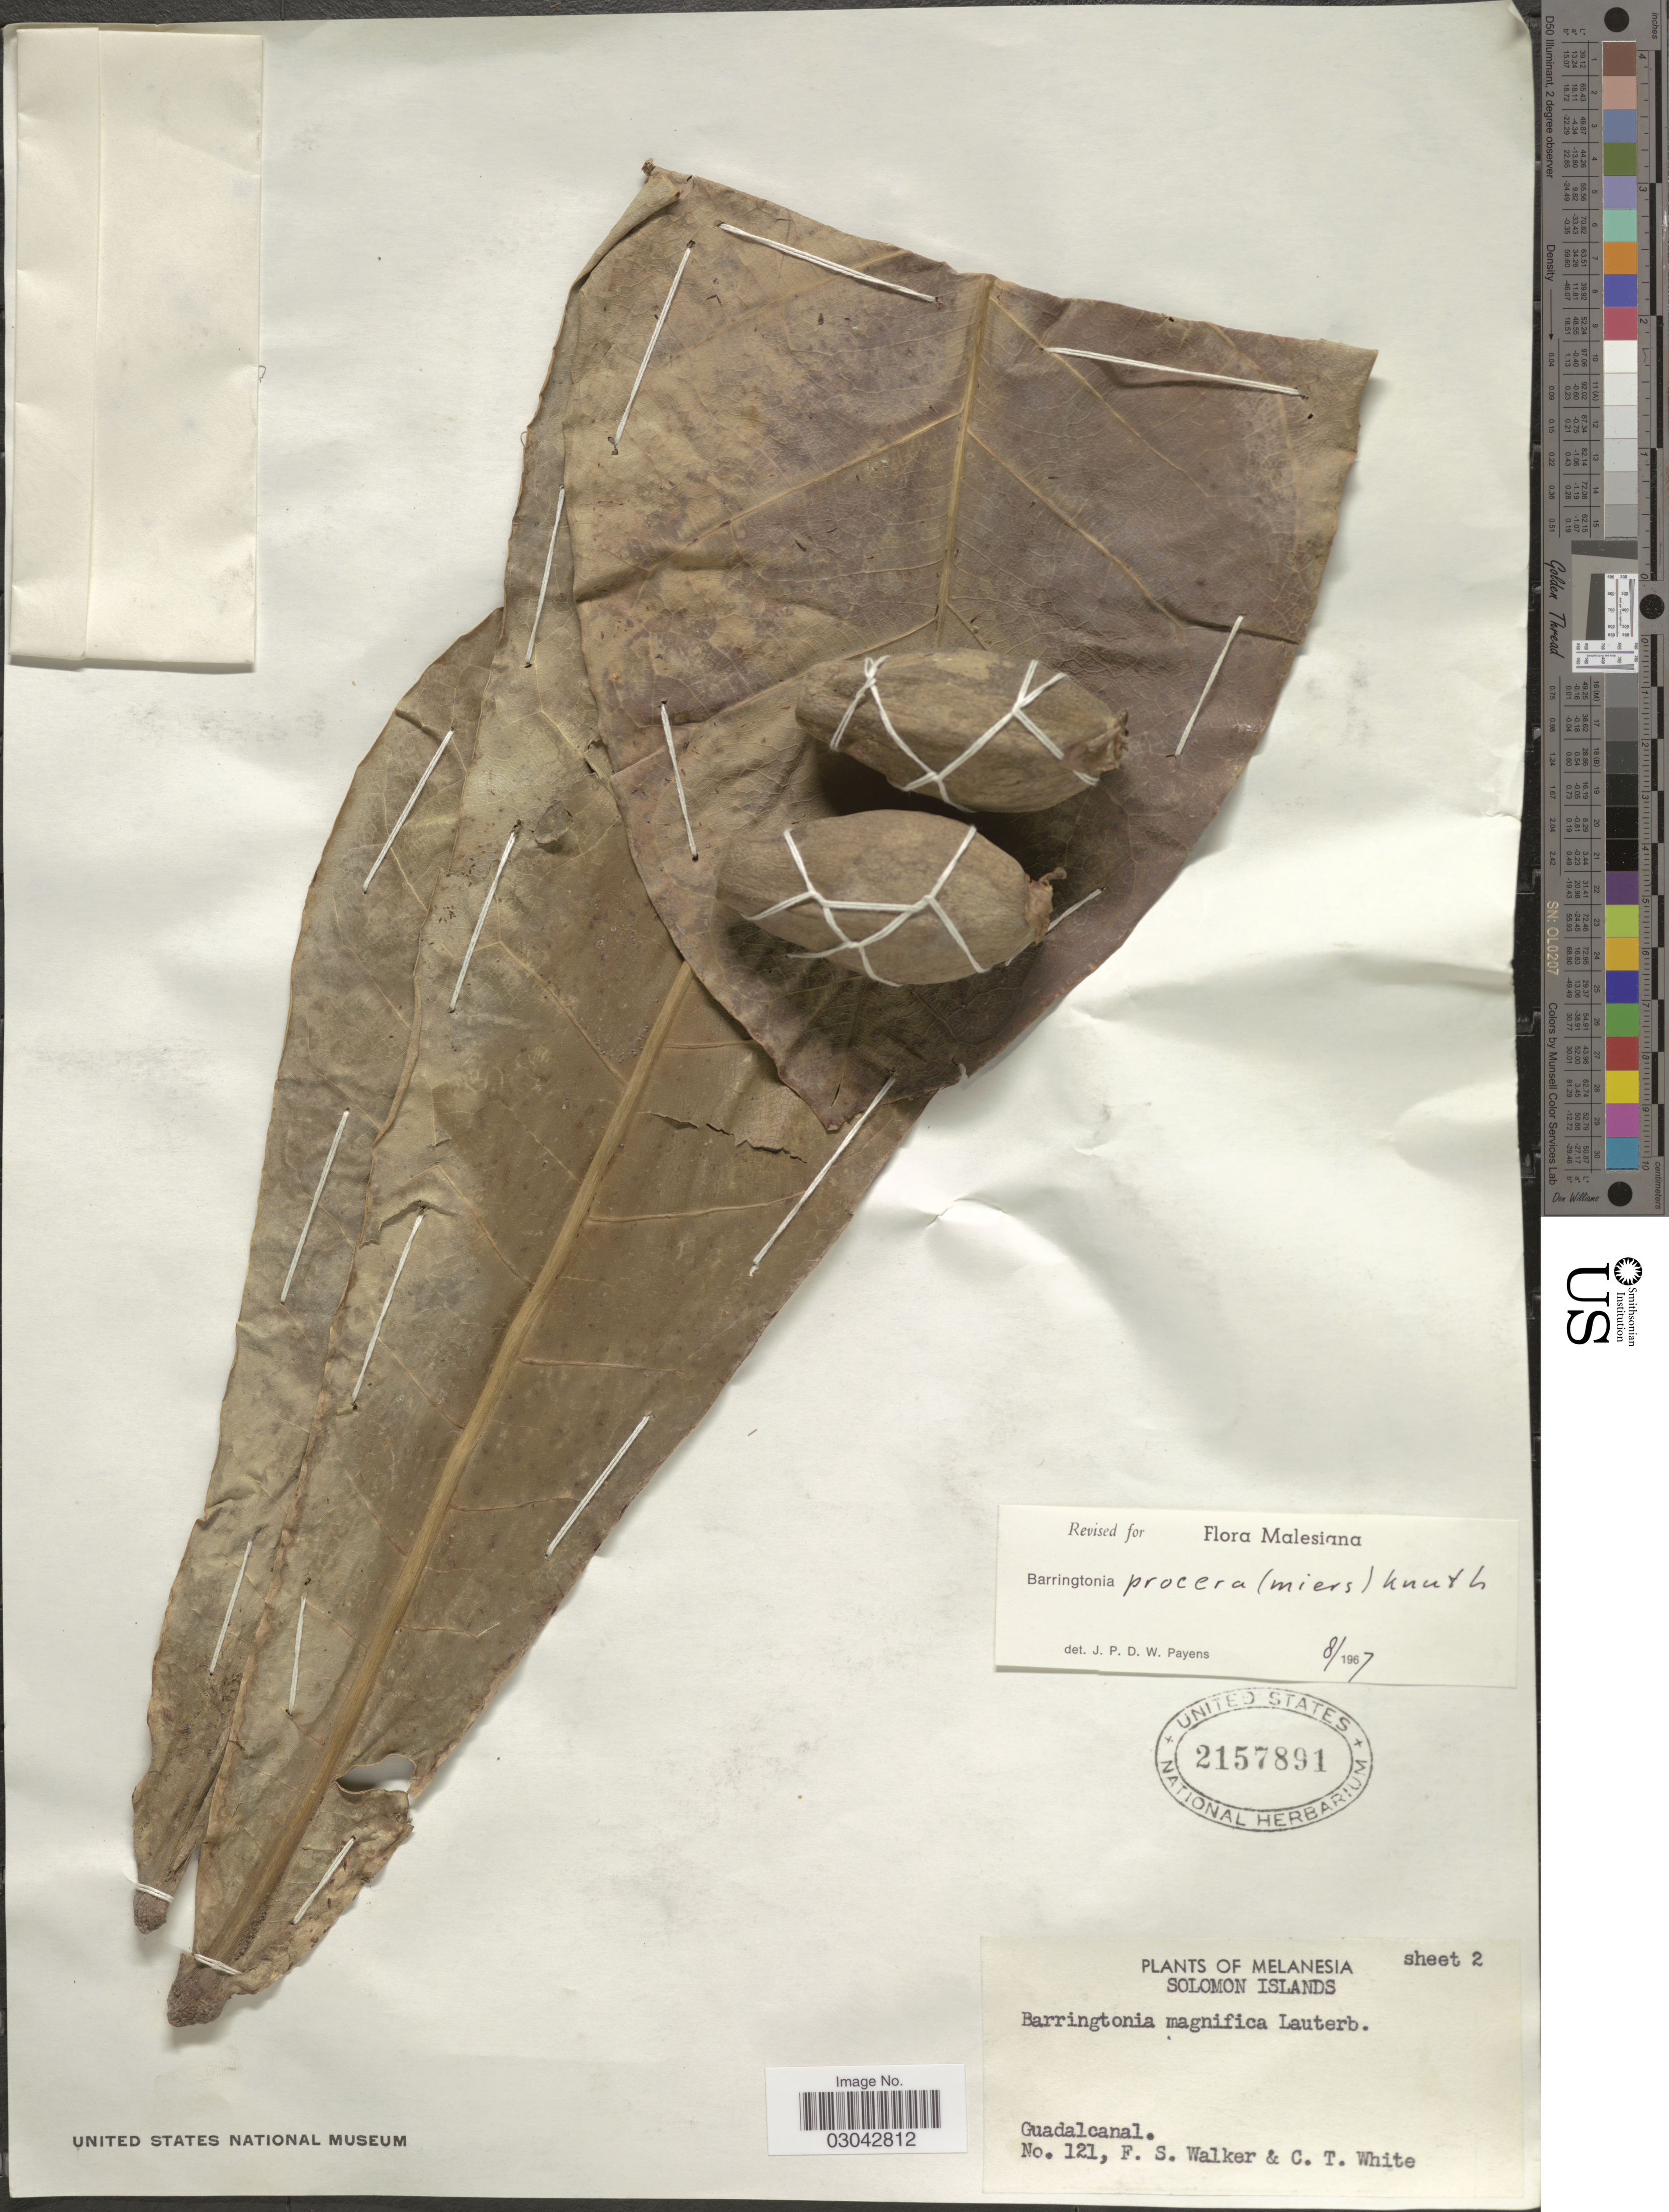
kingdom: Plantae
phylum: Tracheophyta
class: Magnoliopsida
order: Ericales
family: Lecythidaceae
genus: Barringtonia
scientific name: Barringtonia procera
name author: (Miers) R. Knuth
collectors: F. Walker & C. T. White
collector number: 121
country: Solomon Islands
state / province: Solomon Islands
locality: Melanesia. Solomon Islands. Guadalcanal.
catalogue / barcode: US 2157891